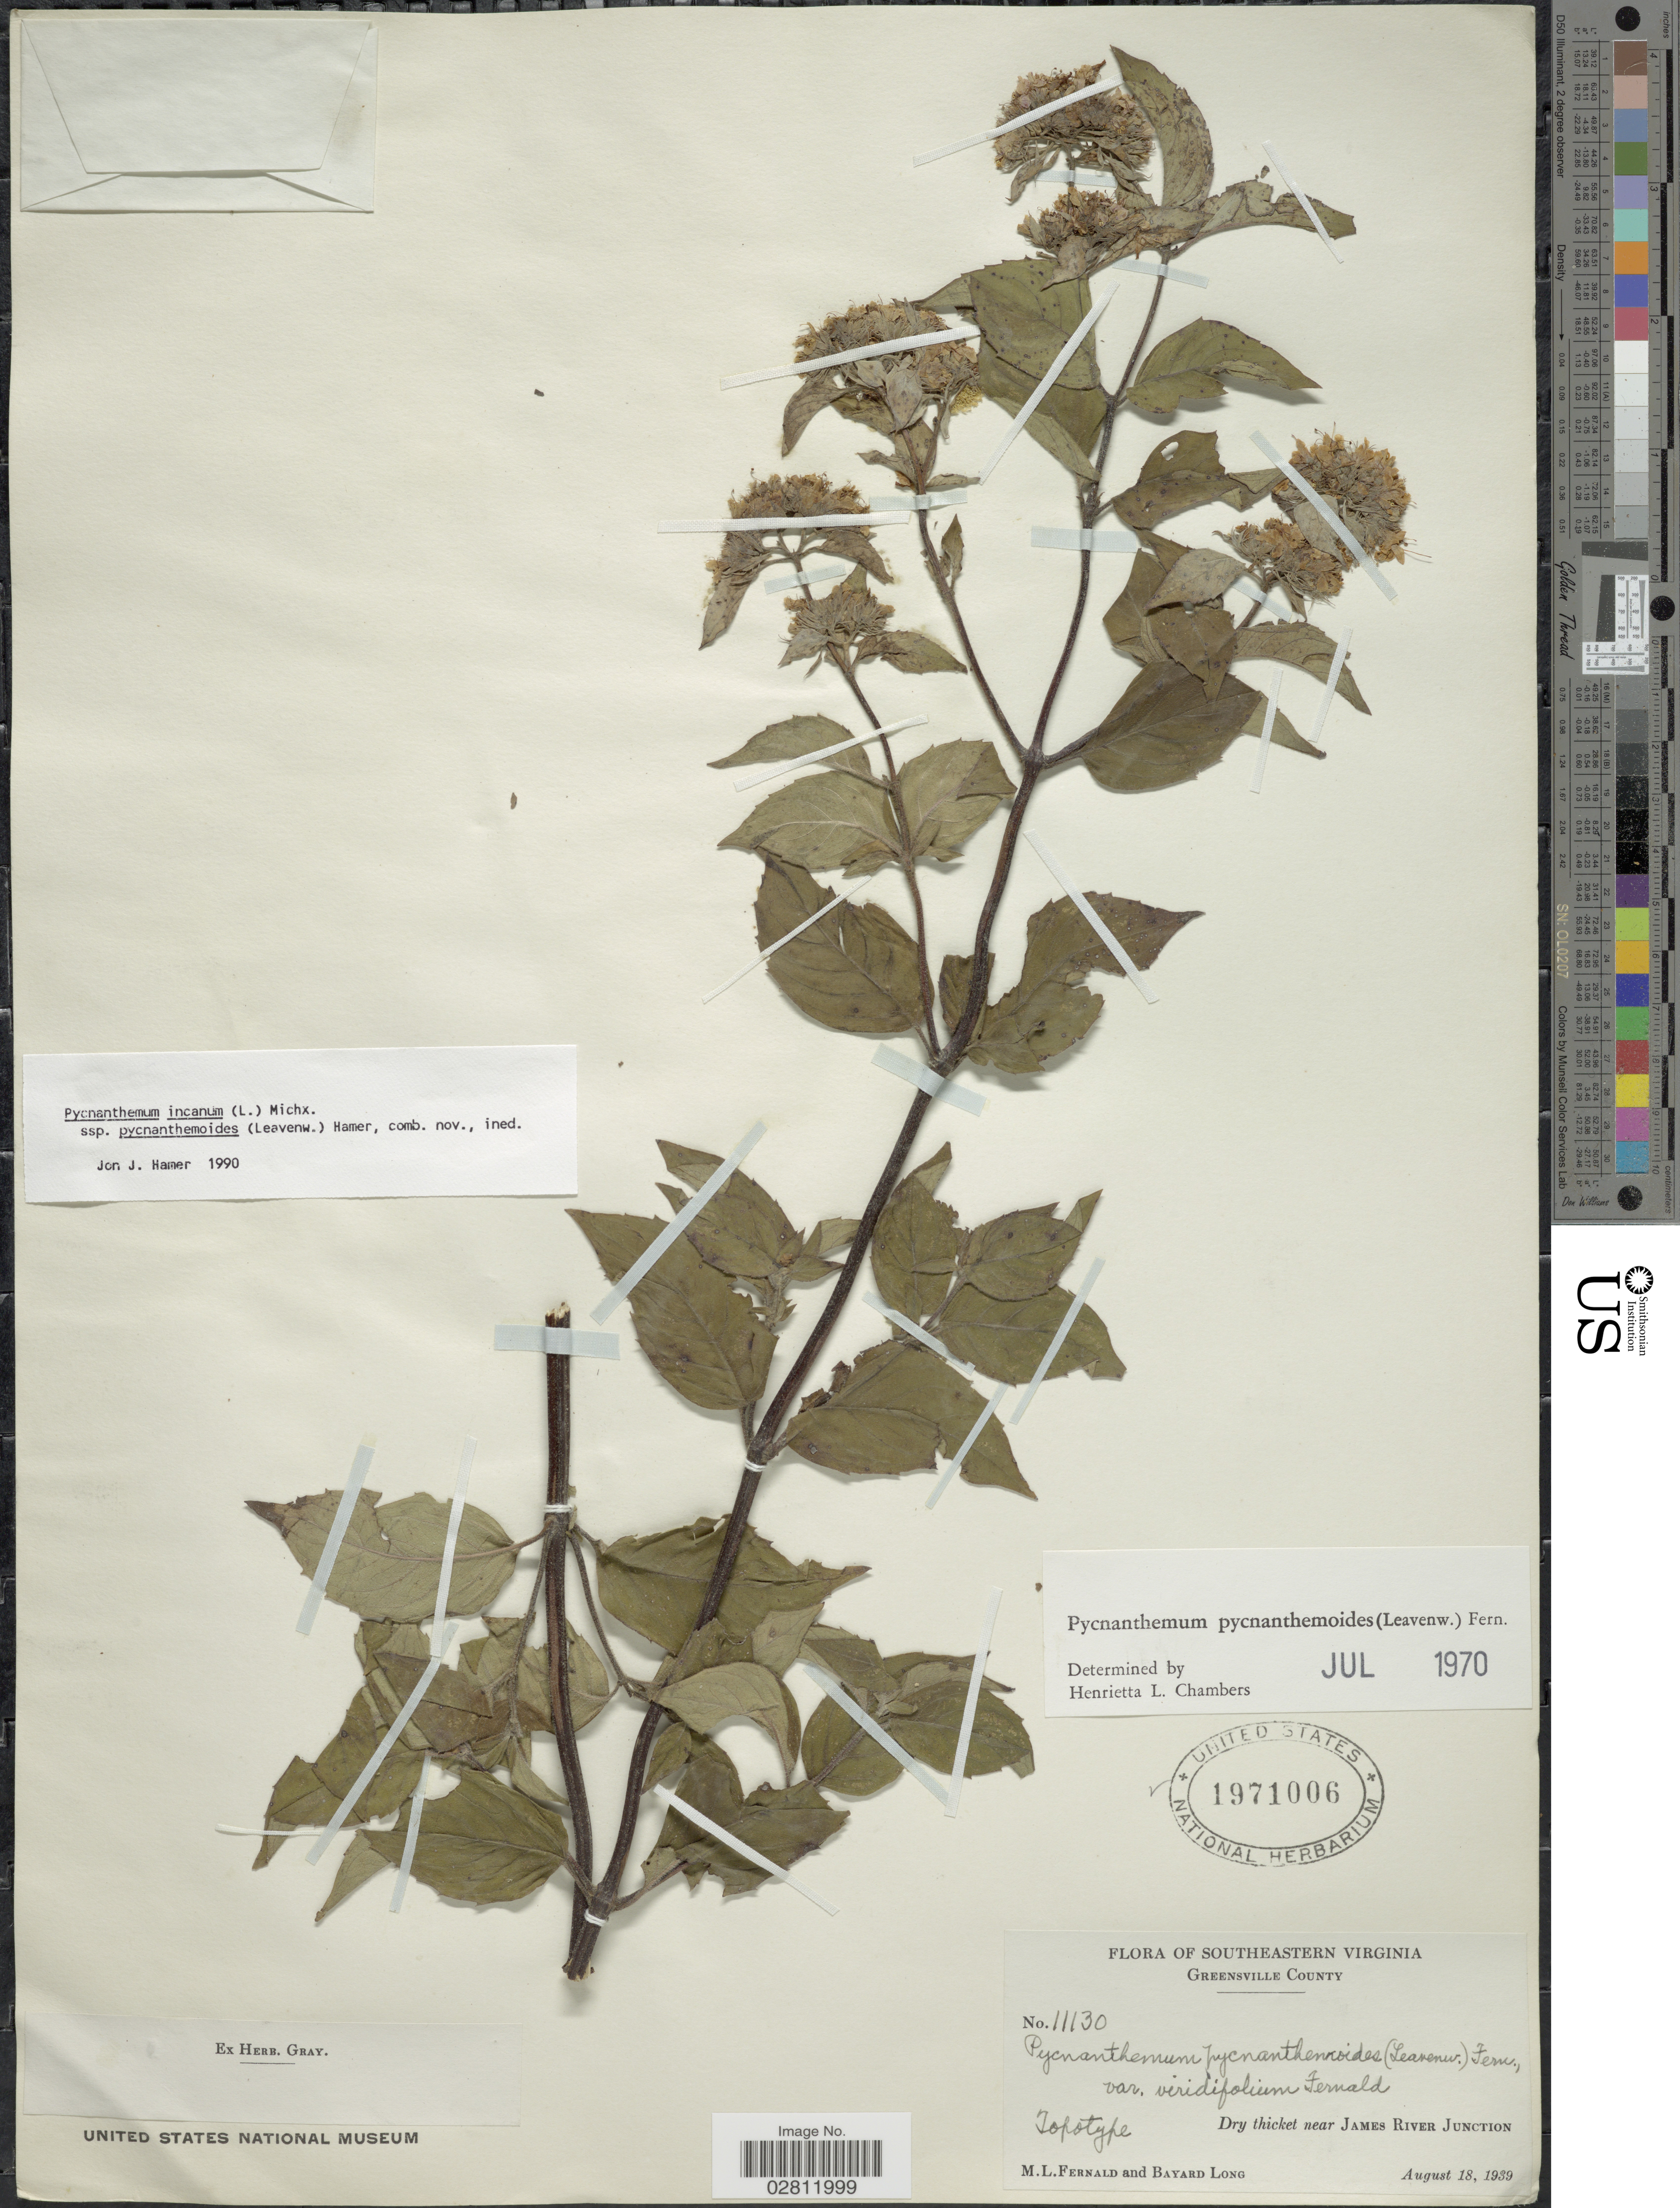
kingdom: Plantae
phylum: Tracheophyta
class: Magnoliopsida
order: Lamiales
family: Lamiaceae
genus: Pycnanthemum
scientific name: Pycnanthemum incanum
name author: (L.) Michx.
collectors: M. L. Fernald & B. Long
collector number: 11130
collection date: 1939-08-18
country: United States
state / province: Virginia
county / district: Greensville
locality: Southeastern Virginia. Greensville County. Dry thicket near James River Junction.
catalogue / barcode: US 1971006